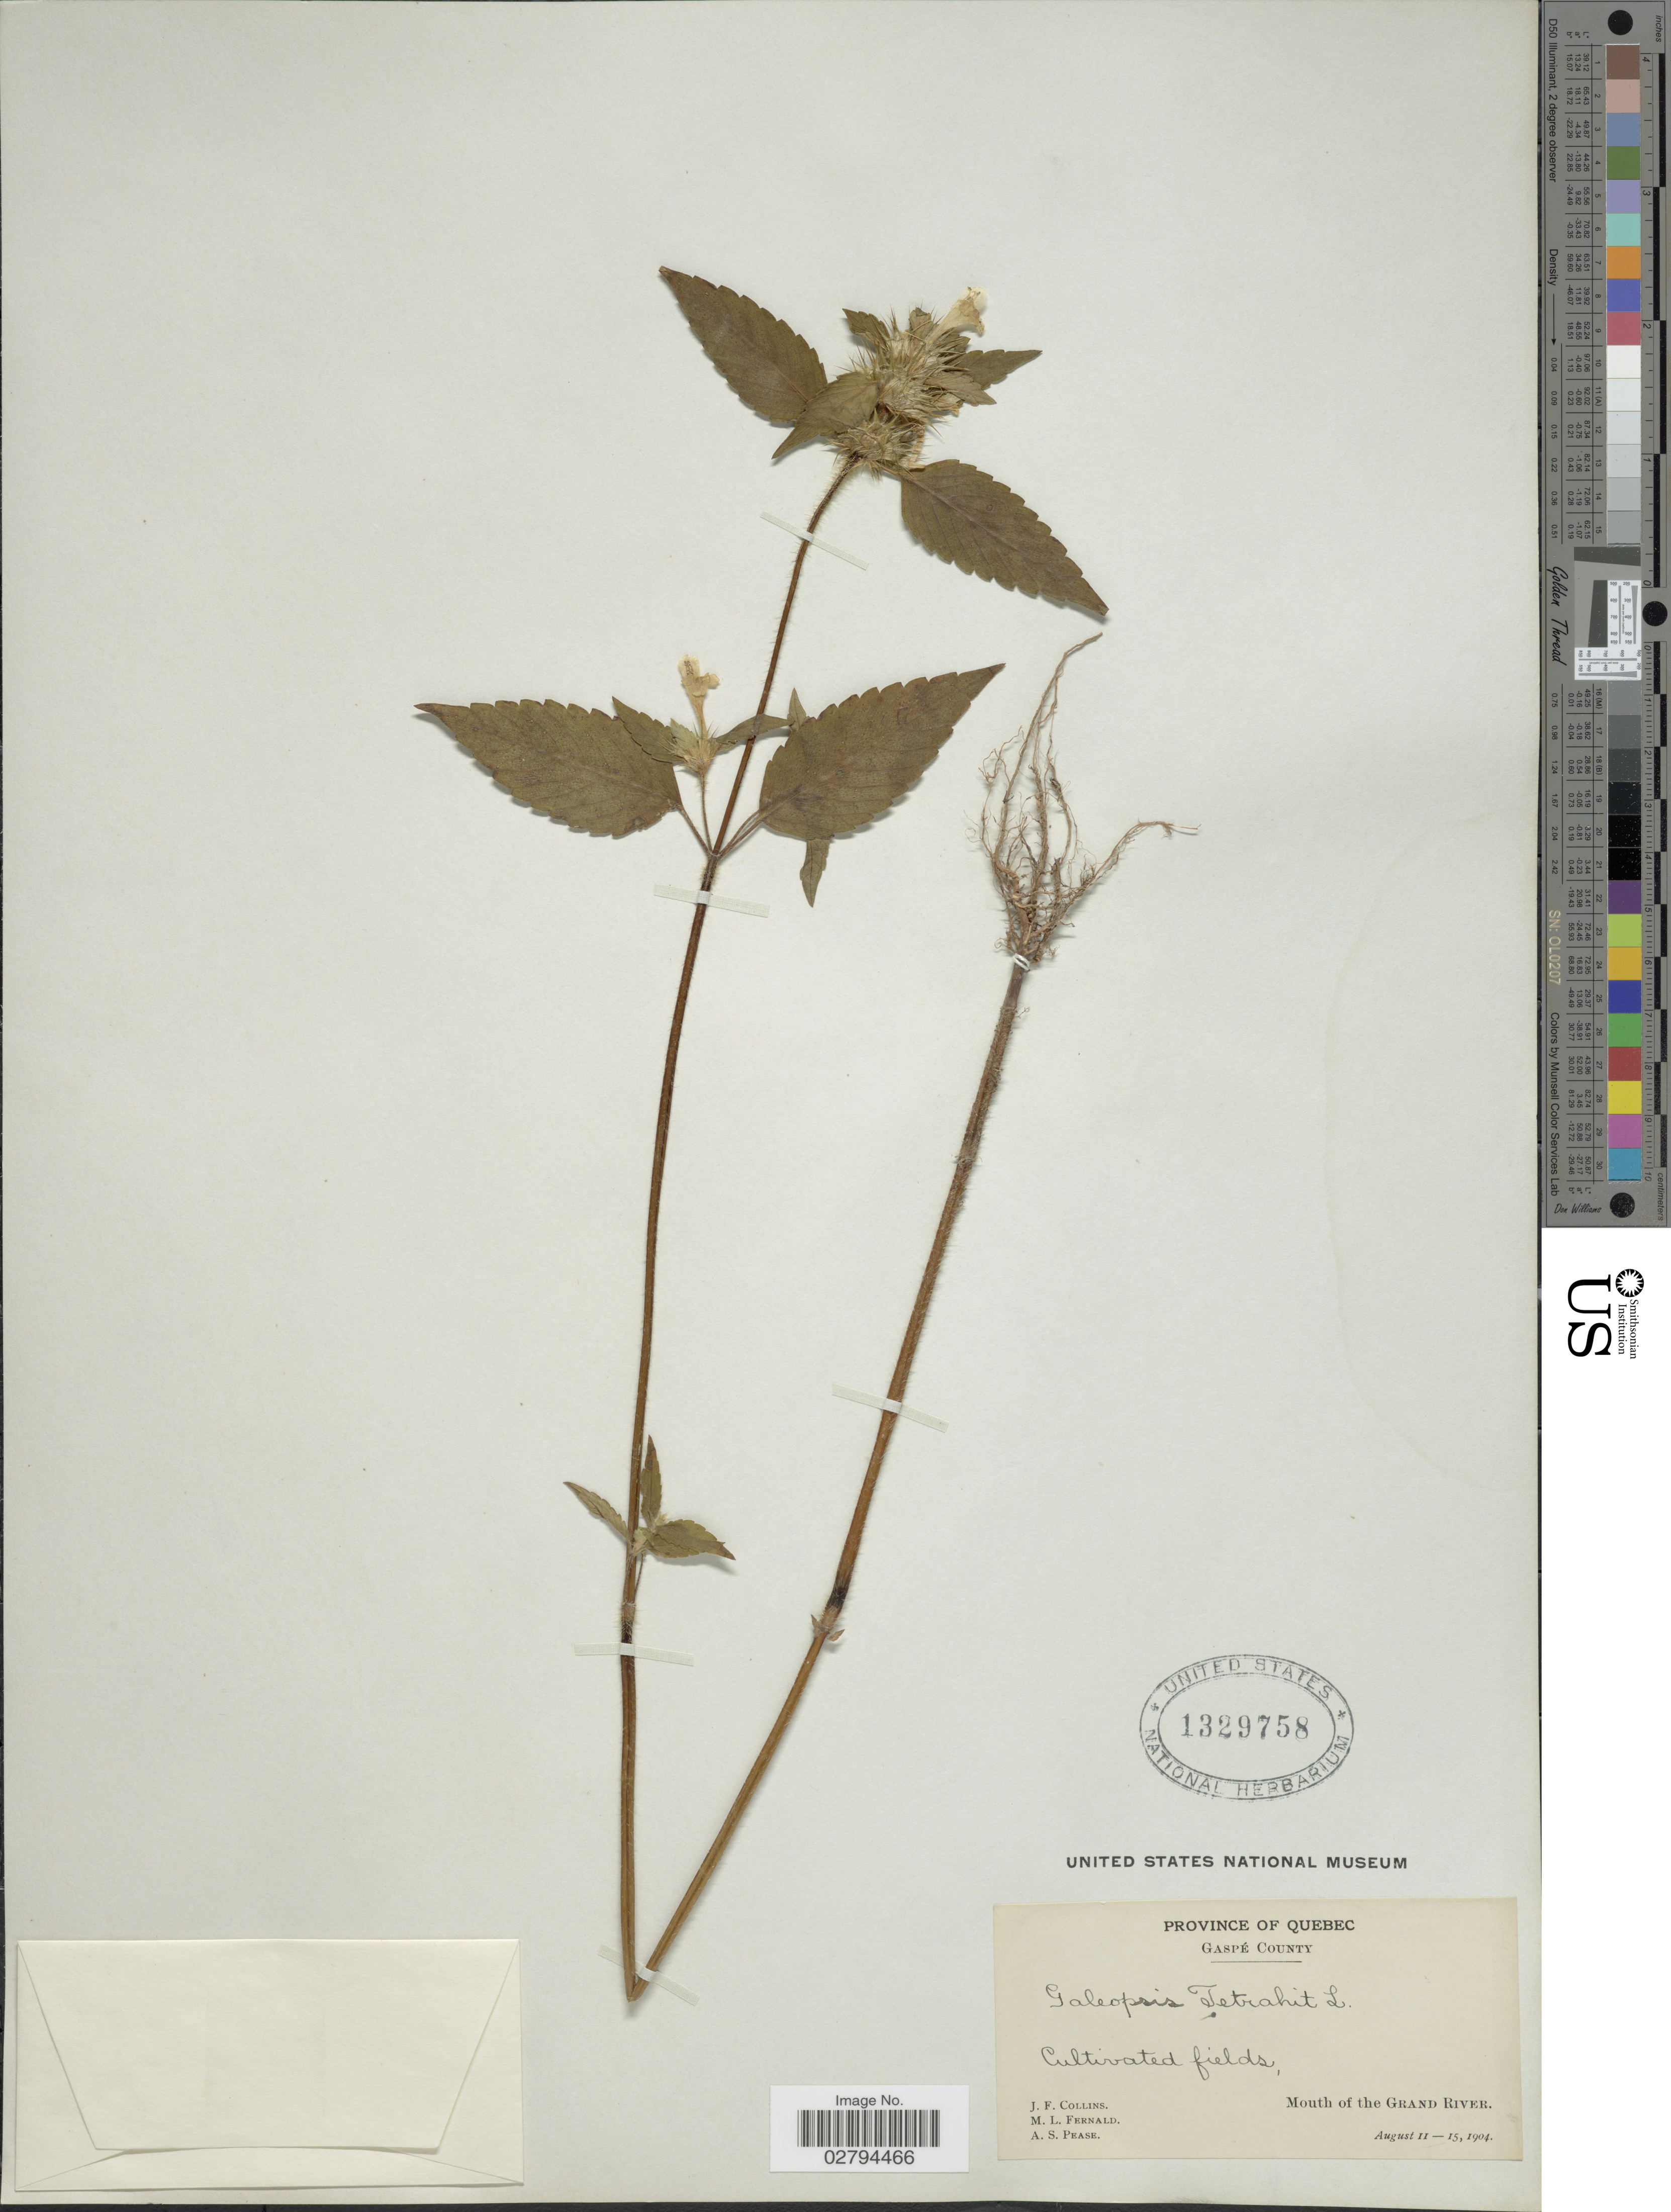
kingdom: Plantae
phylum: Tracheophyta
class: Magnoliopsida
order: Lamiales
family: Lamiaceae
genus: Galeopsis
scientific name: Galeopsis tetrahit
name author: L.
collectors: J. Collins, M. L. Fernald & A. S. Pease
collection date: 1904-08-11/1904-08-15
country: Canada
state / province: Quebec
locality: Gaspé County. Mouth of the Grand River.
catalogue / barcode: US 1329758